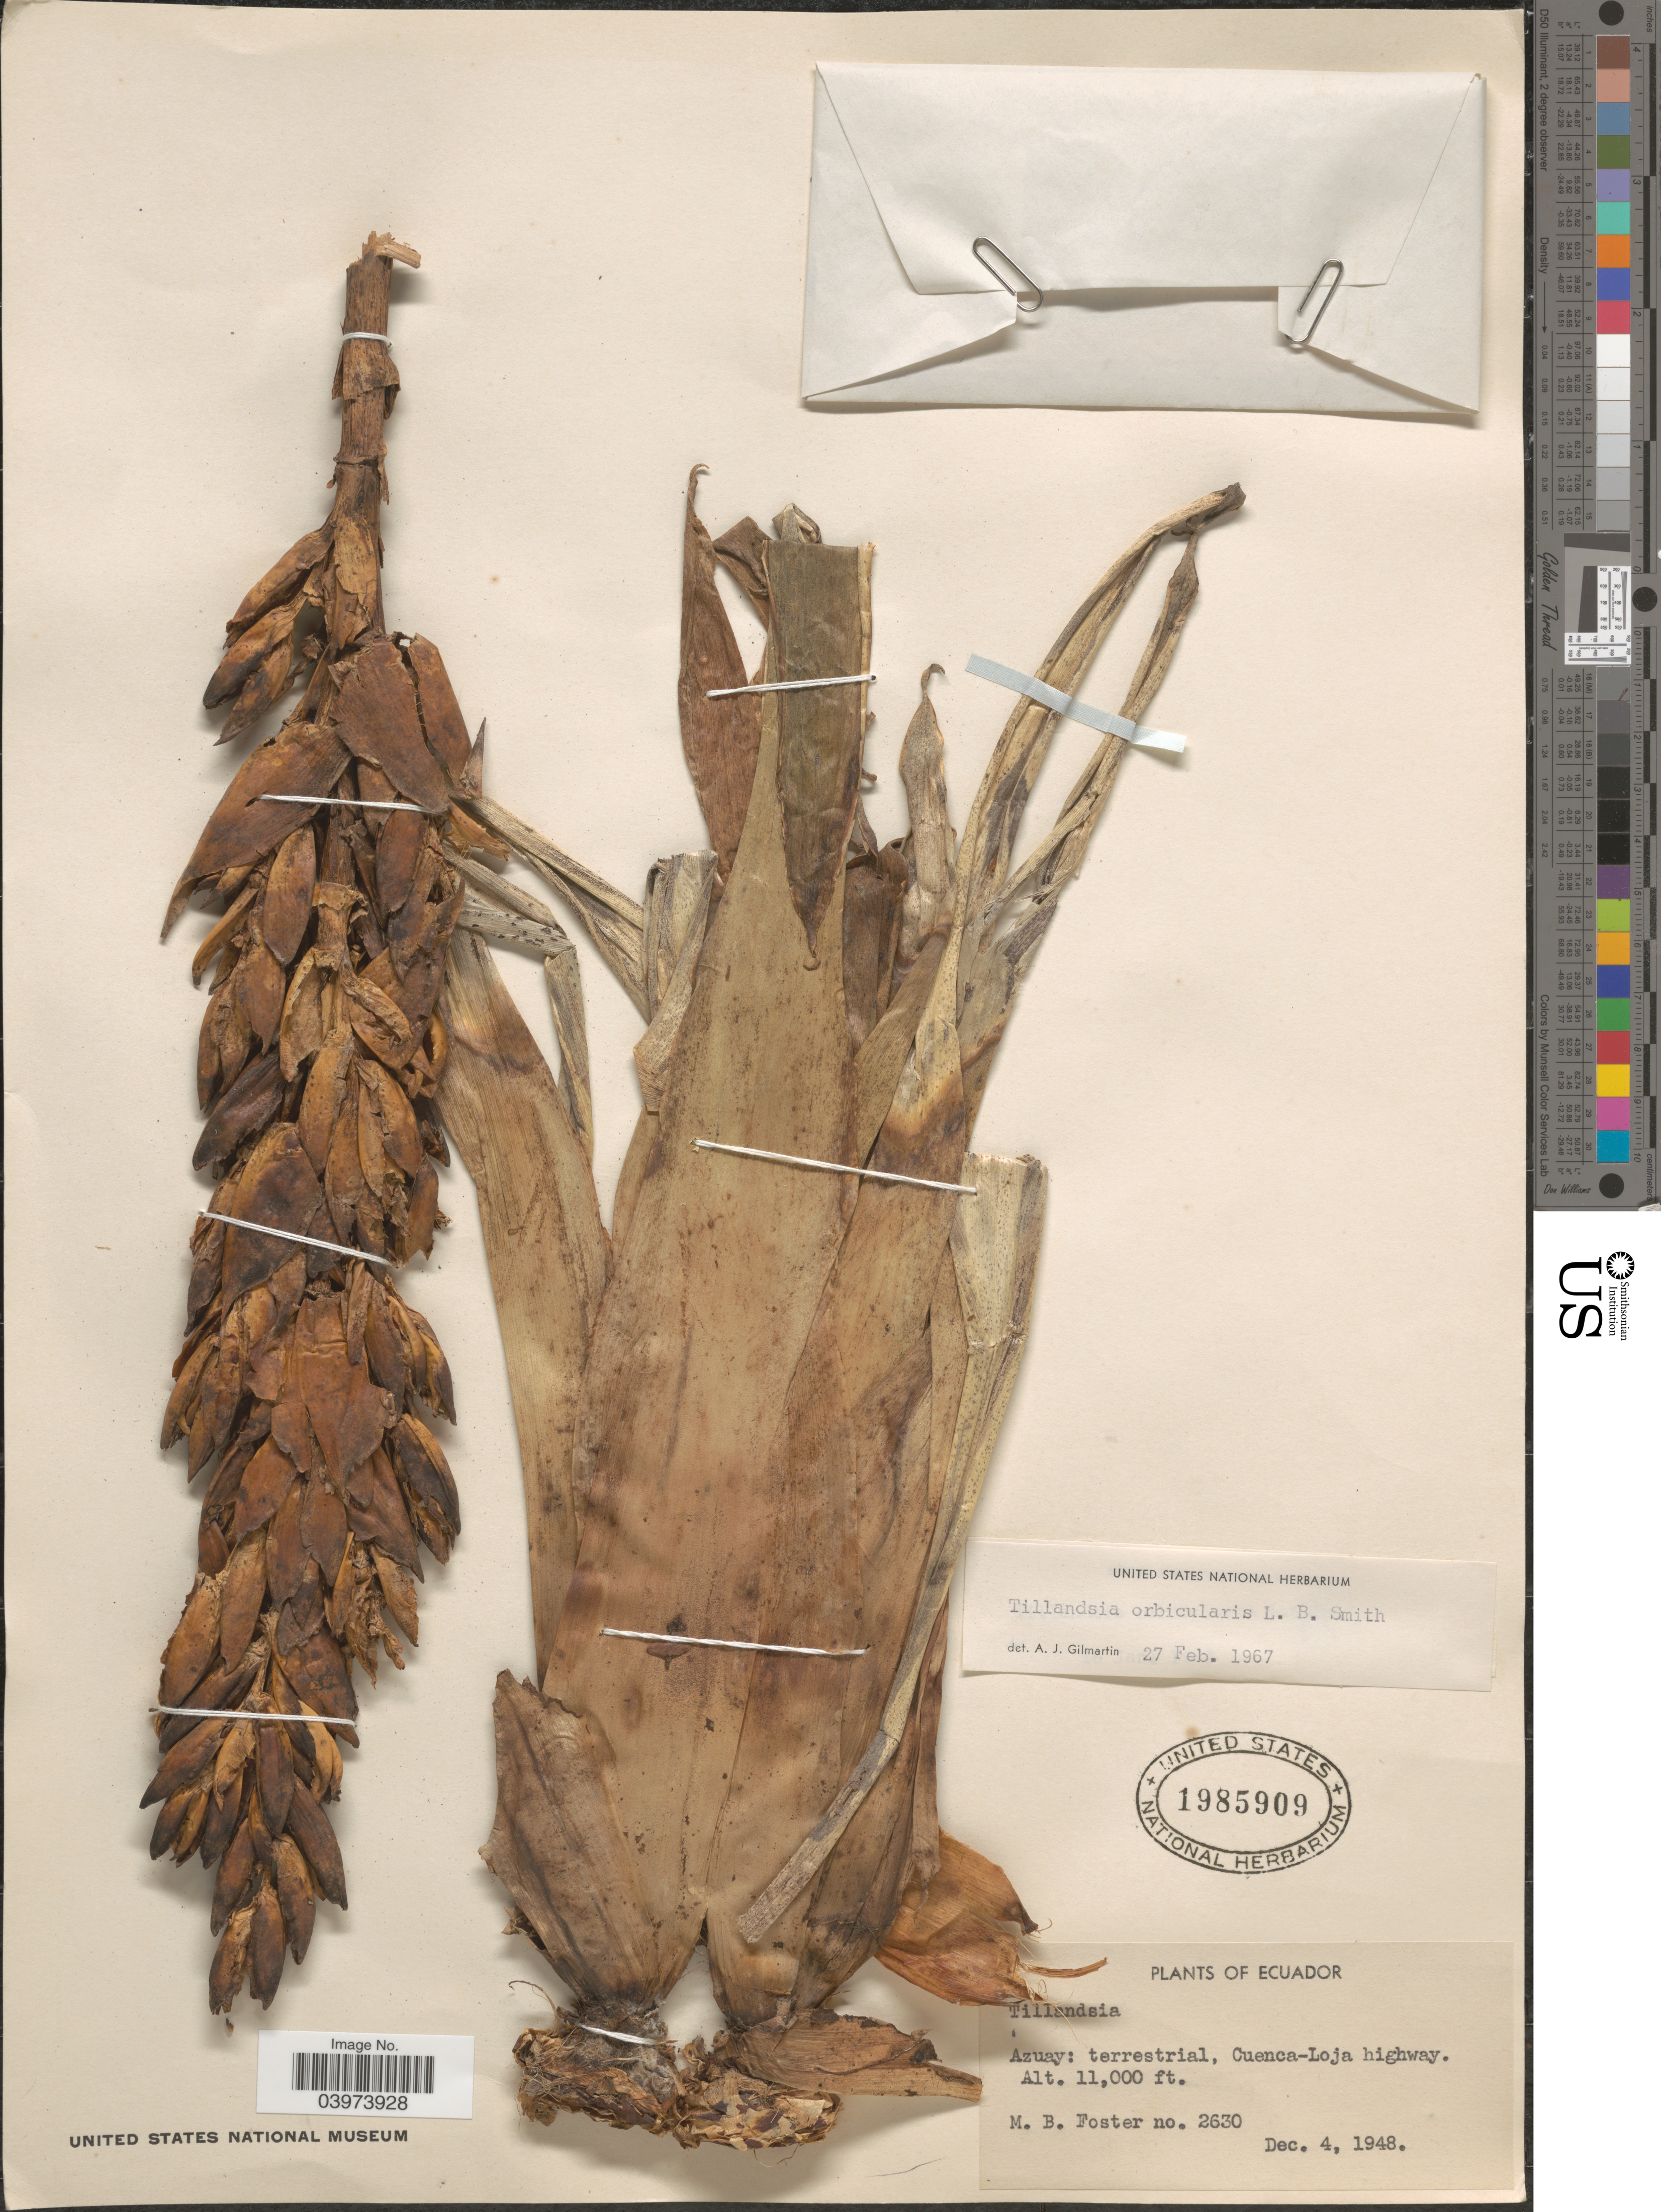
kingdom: Plantae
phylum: Tracheophyta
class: Liliopsida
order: Poales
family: Bromeliaceae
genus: Tillandsia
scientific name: Tillandsia orbicularis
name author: L.B. Sm.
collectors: M. B. Foster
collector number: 2630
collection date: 1948-12-04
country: Ecuador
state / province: Azuay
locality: Terrestrial, Cuenca-Loja highway.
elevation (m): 3353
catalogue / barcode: US 1985909